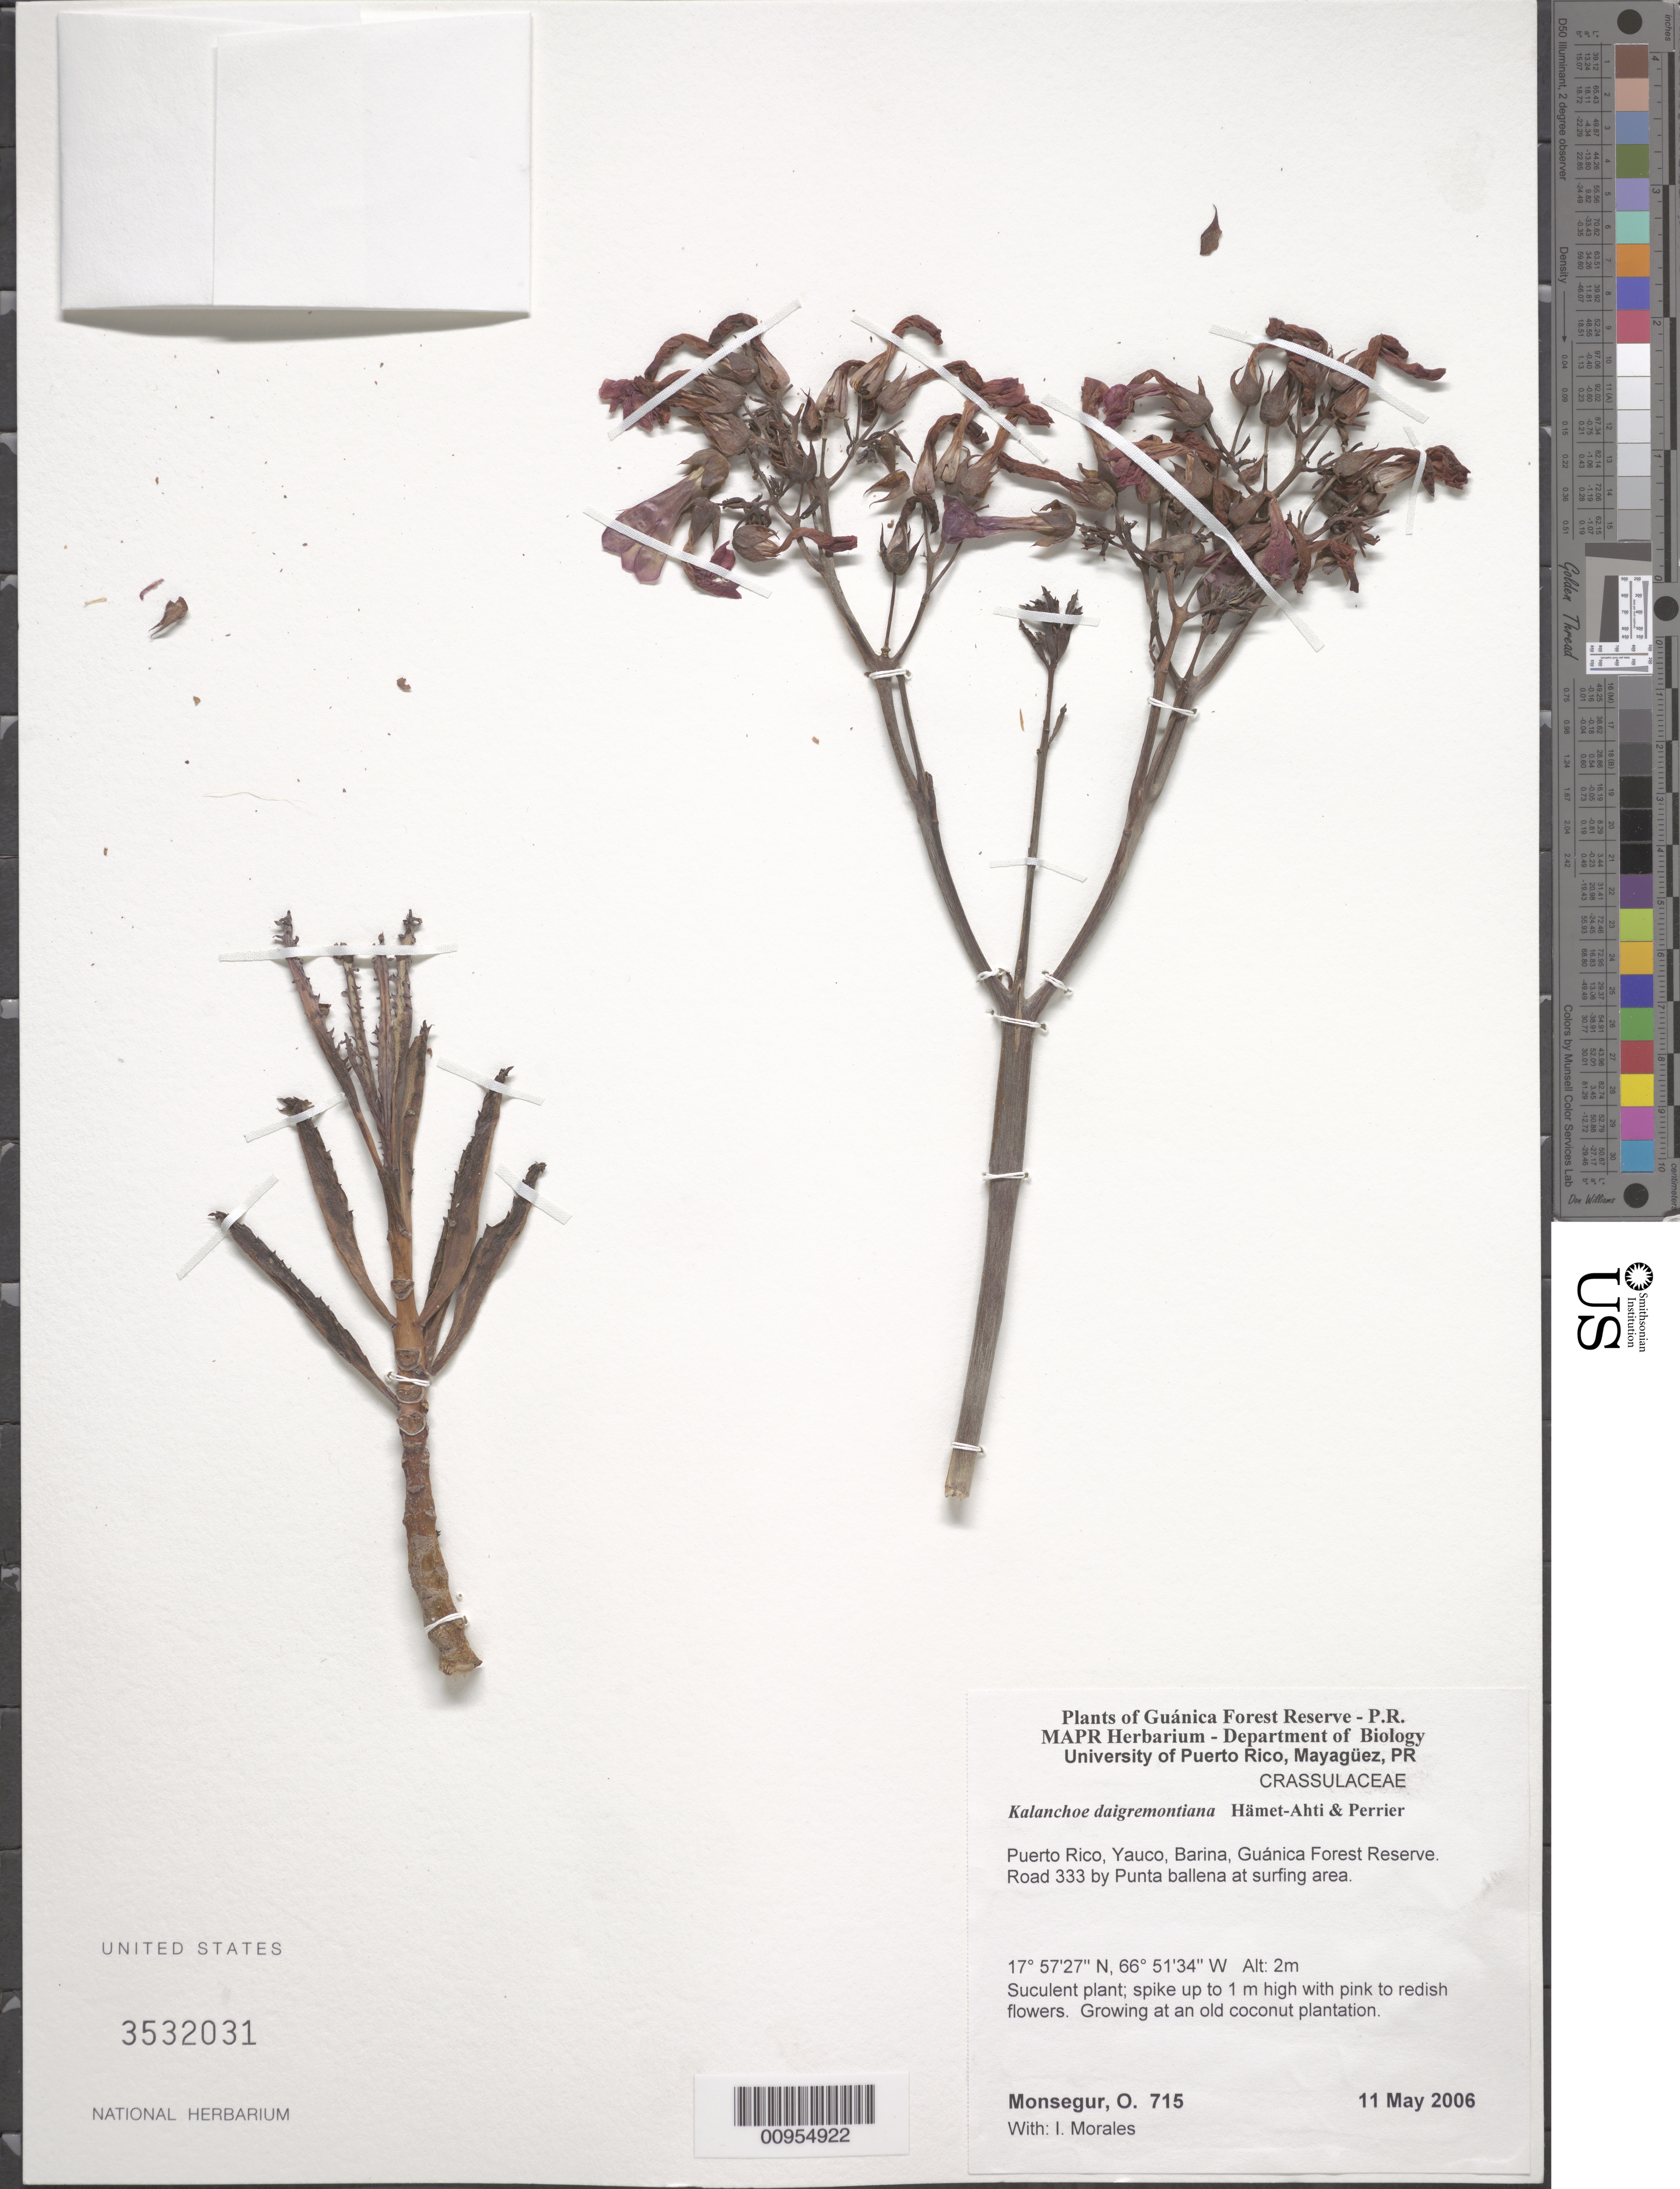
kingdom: Plantae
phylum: Tracheophyta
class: Magnoliopsida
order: Saxifragales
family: Crassulaceae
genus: Bryophyllum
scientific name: Bryophyllum daigremontianum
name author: (Raym.-Hamet & H. Perrier) A. Berger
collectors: O. Monsegur & I. Morales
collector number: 715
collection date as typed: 11 May 2006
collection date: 2006-05-11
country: Puerto Rico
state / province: Yauco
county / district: Barina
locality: Guánica Forest Reserve. Road 333 by Punta ballena at surfing area.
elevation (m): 2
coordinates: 17.572675, 66.513356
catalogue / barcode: US 3532031